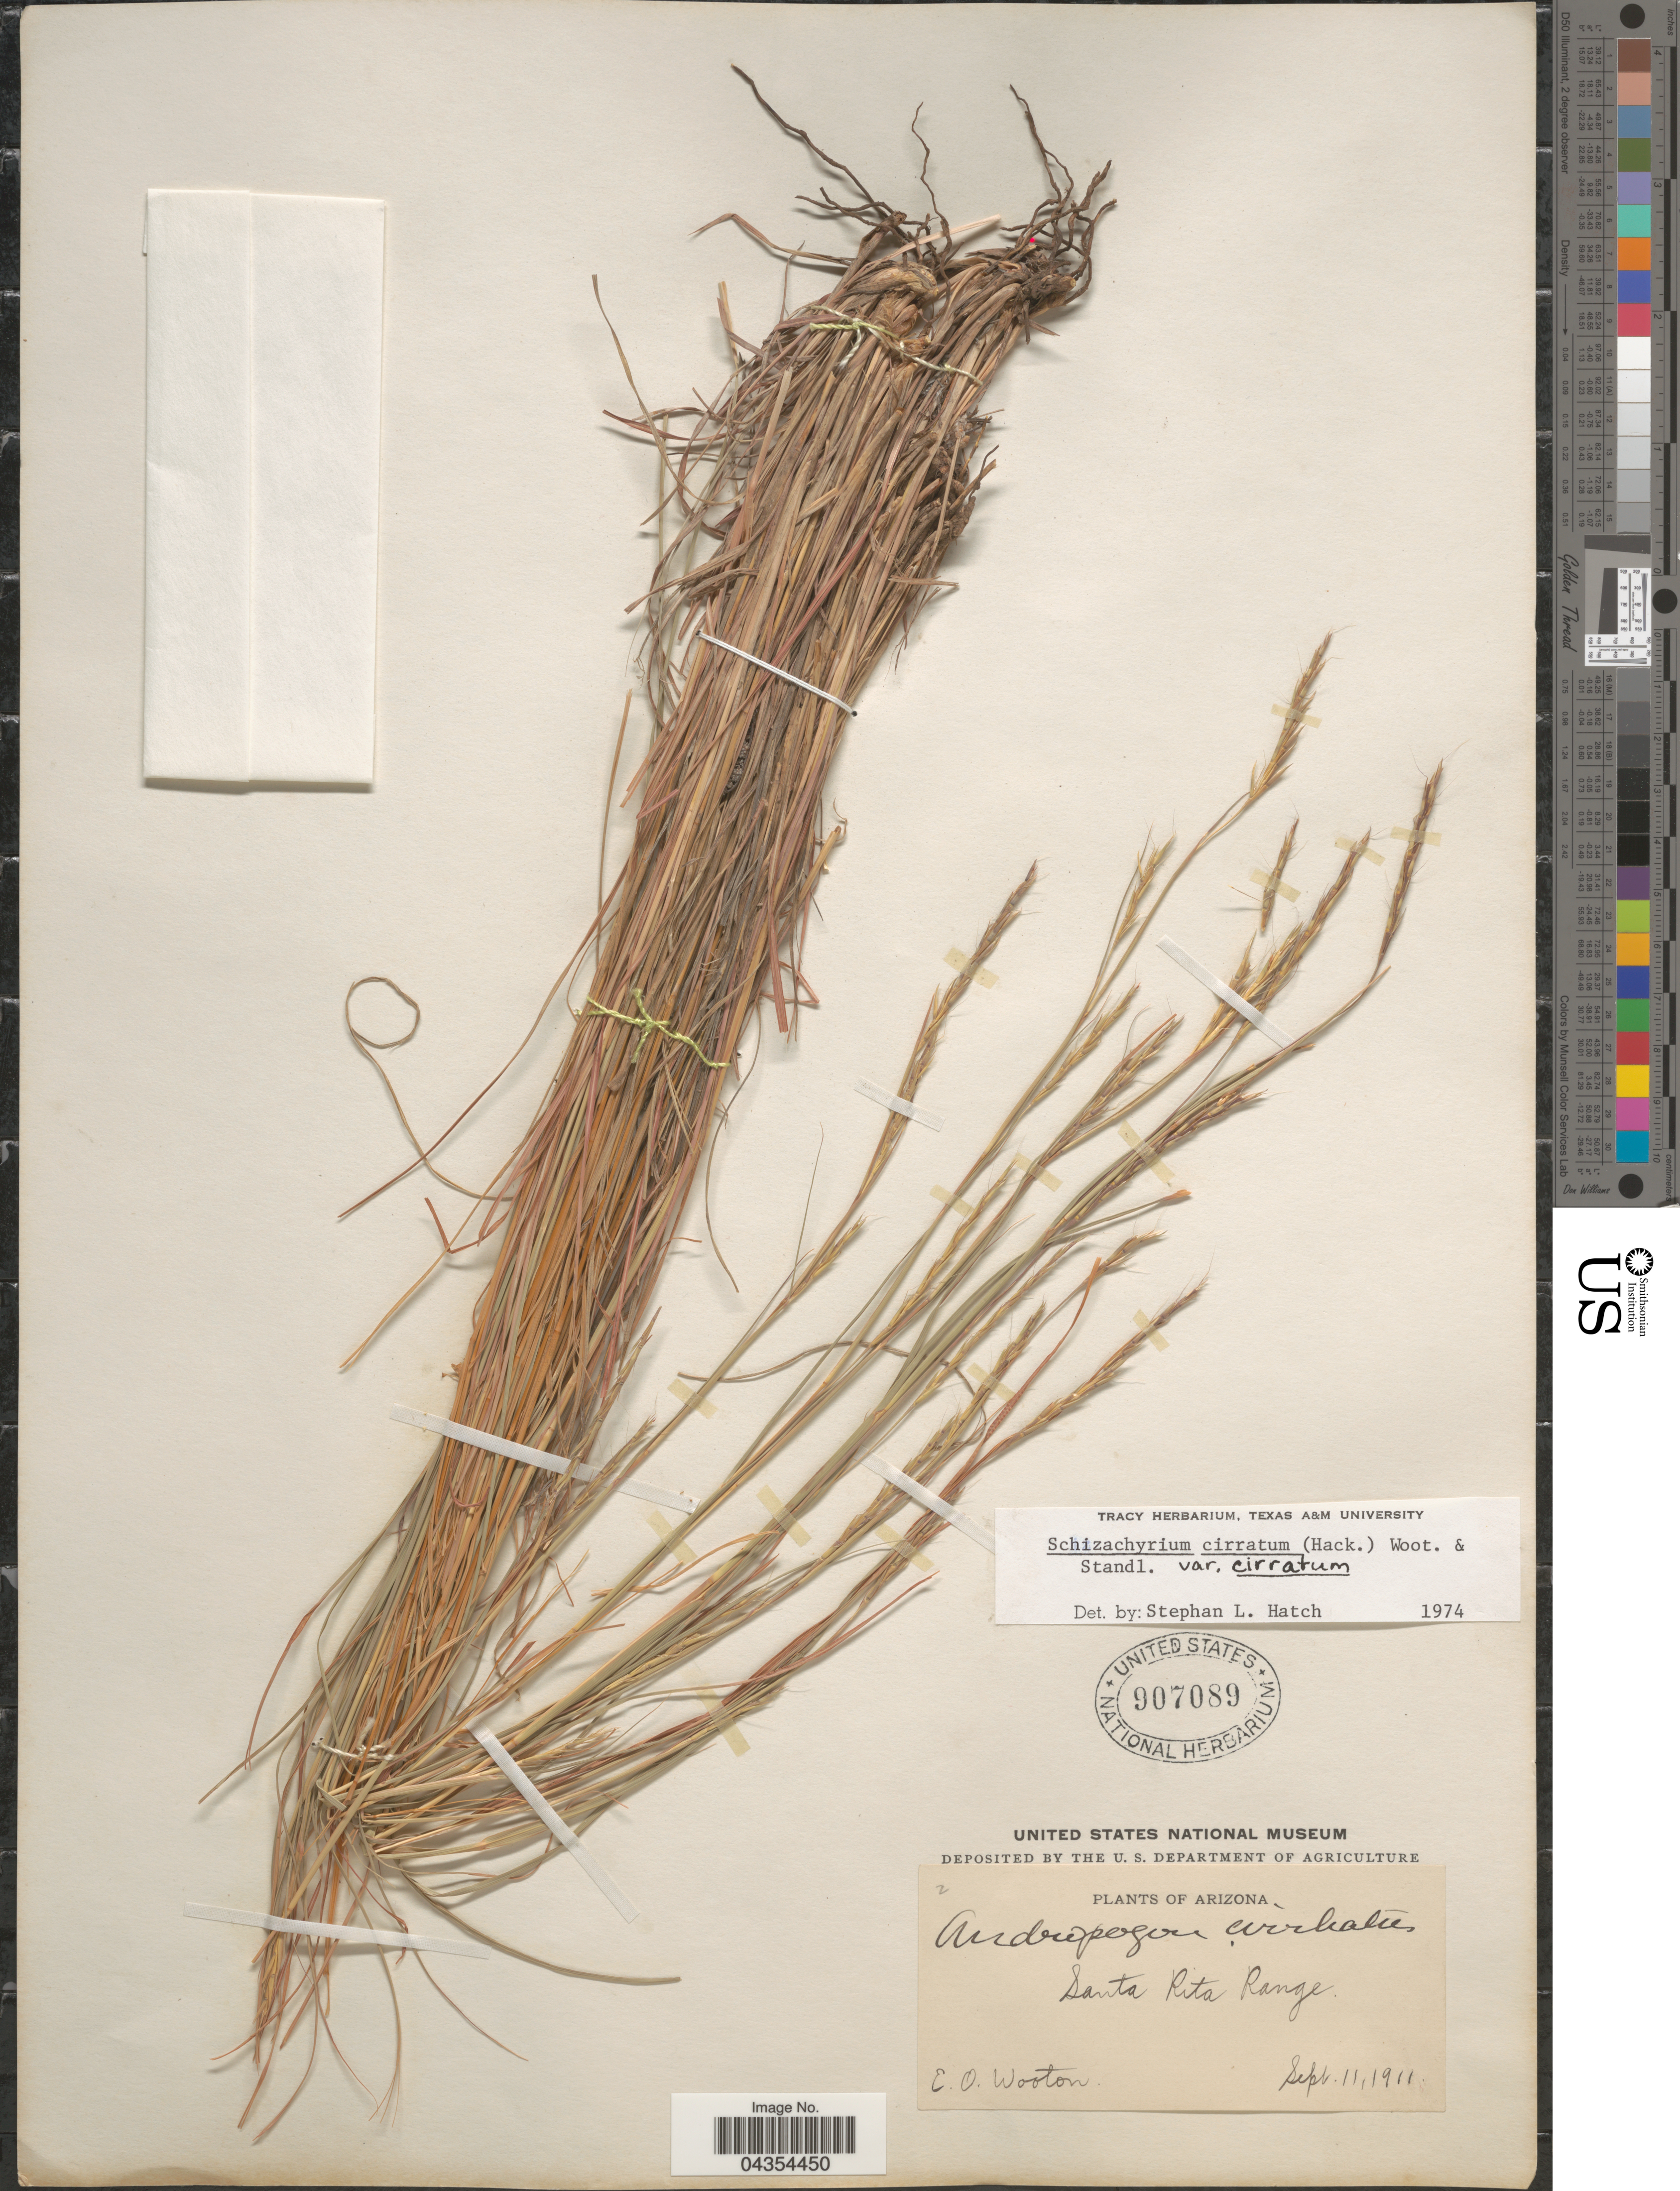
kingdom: Plantae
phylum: Tracheophyta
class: Liliopsida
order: Poales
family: Poaceae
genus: Schizachyrium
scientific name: Schizachyrium cirratum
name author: (Hack.) Wooton & Standl.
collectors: E. O. Wooton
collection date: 1911-09-11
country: United States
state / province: Arizona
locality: Santa Rita Range.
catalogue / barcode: US 907089